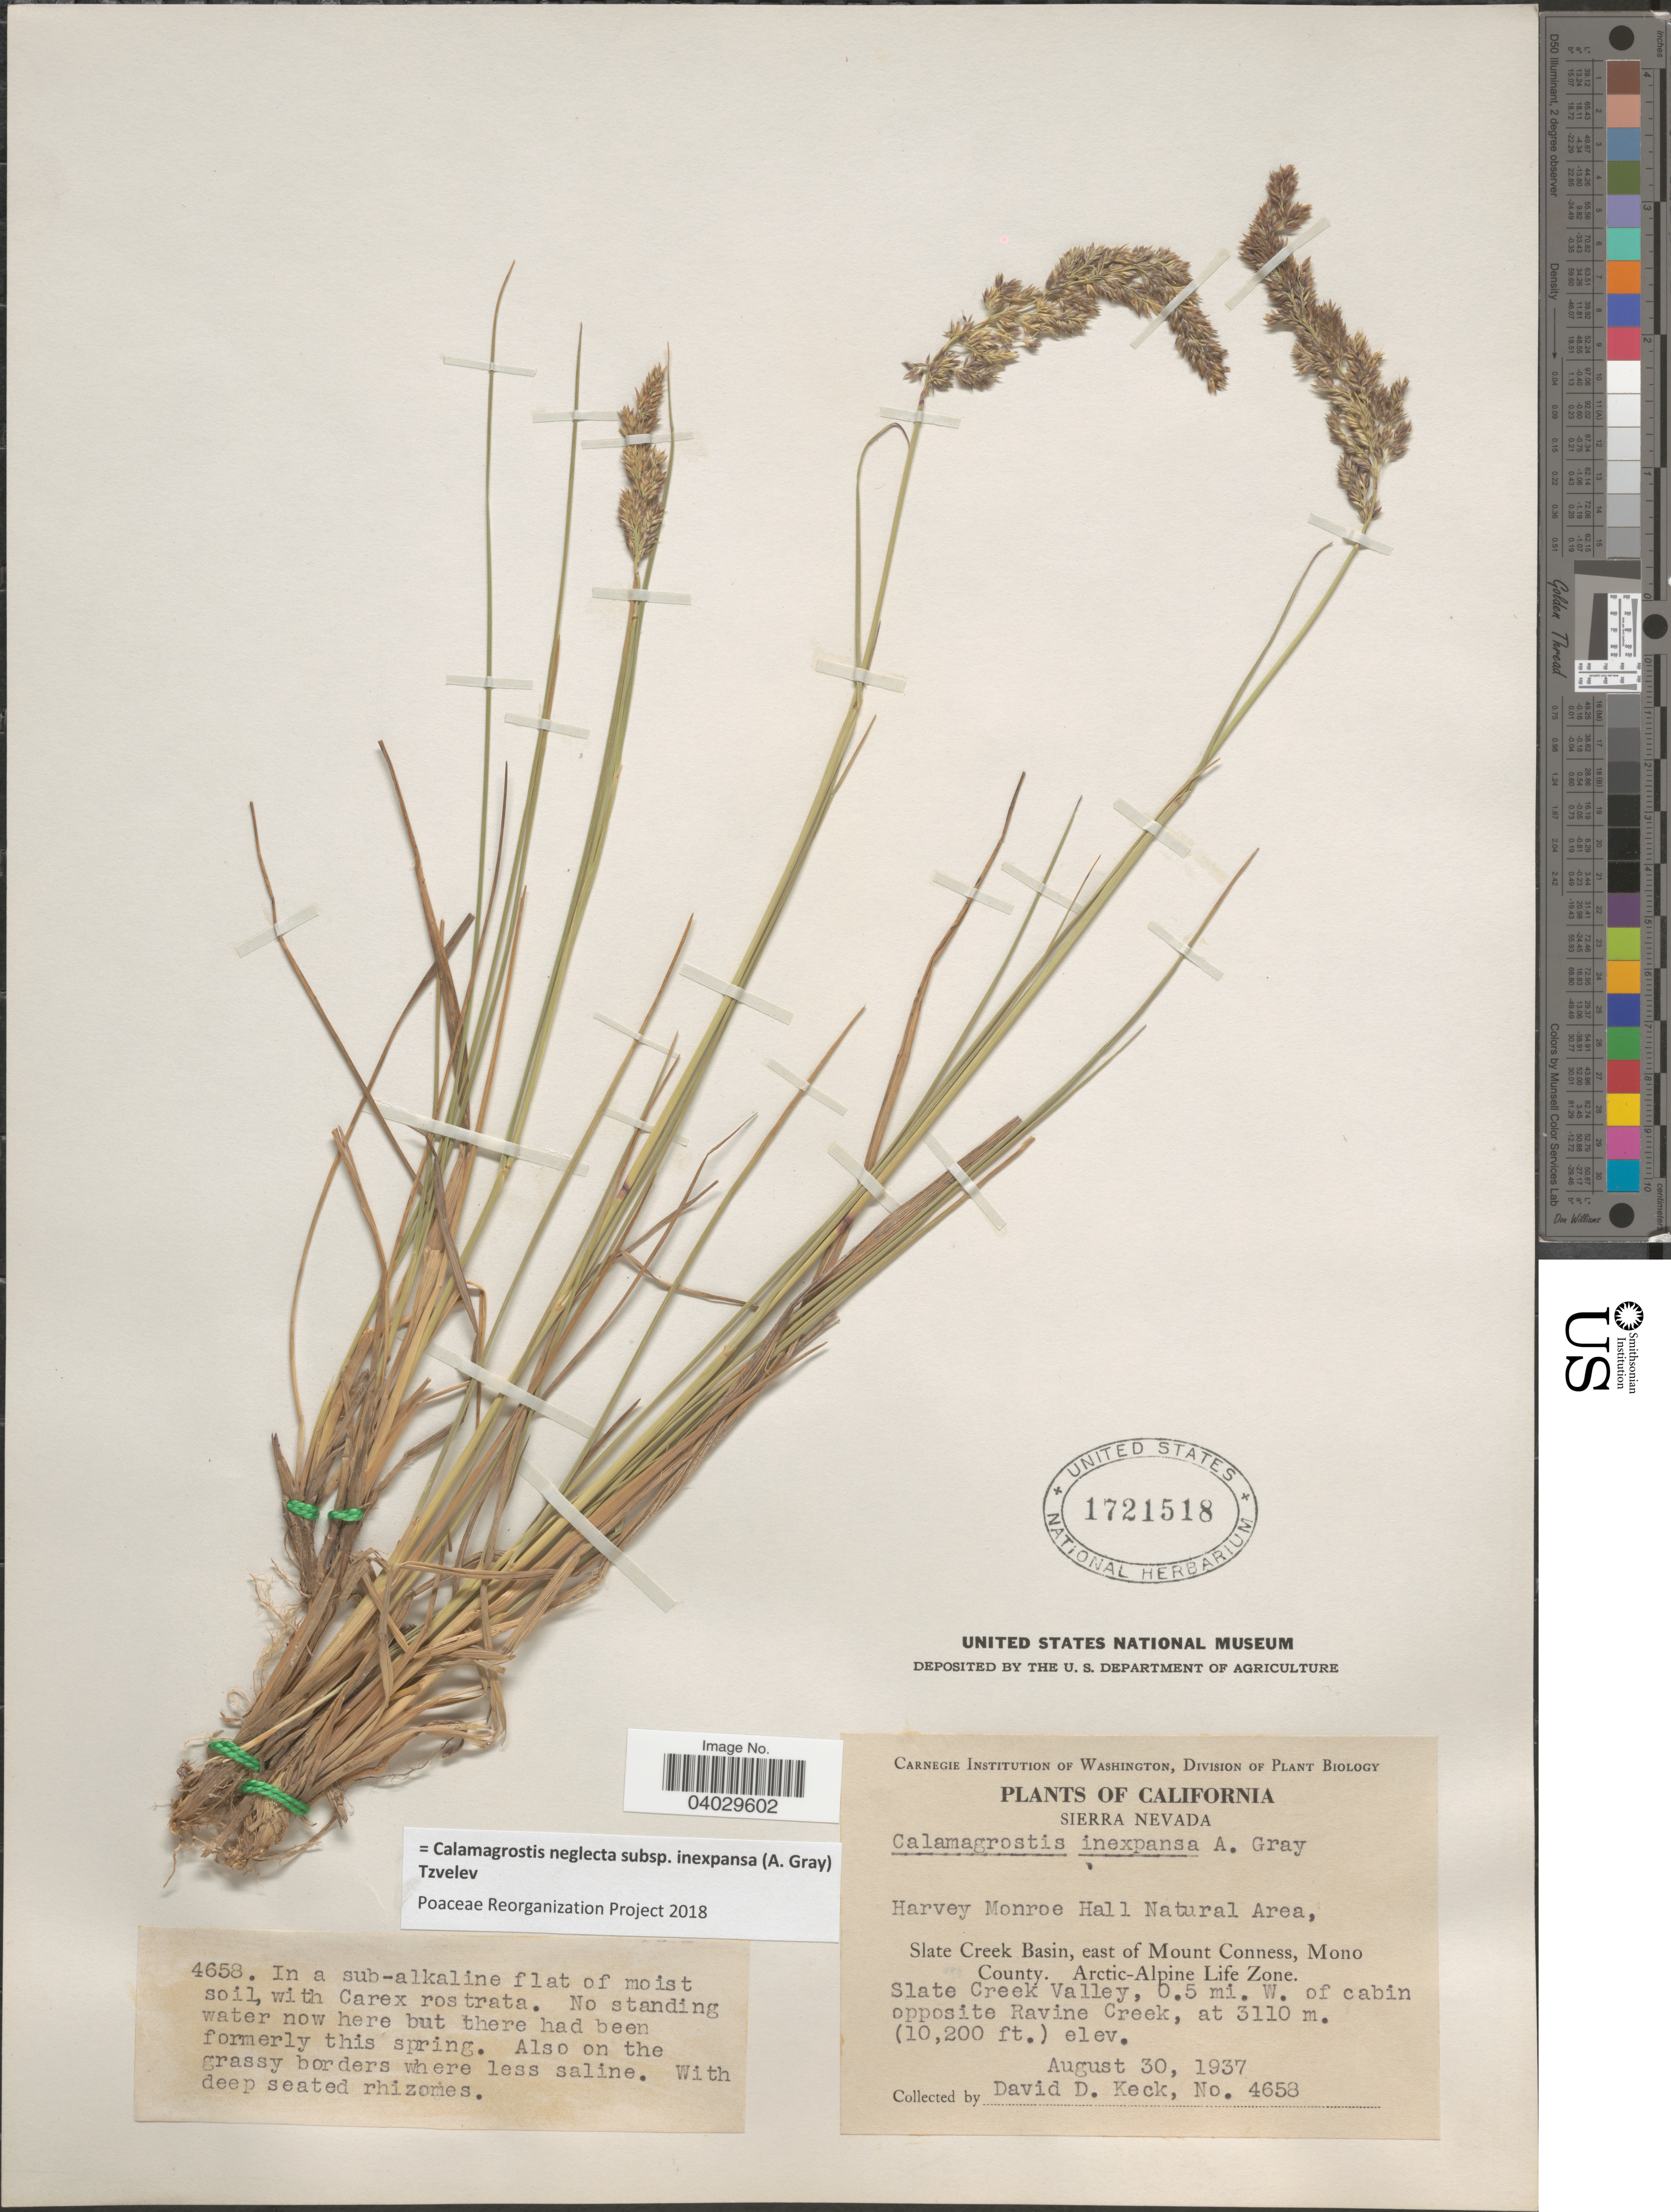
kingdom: Plantae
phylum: Tracheophyta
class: Liliopsida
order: Poales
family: Poaceae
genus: Calamagrostis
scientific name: Calamagrostis neglecta subsp. inexpansa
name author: (A. Gray) Tzvelev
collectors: D. D. Keck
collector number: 4658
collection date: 1937-08-30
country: United States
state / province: California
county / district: Mono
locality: Sierra Nevada. Harvey Monroe Hall Natural Area, Slate Creek Basin, east of Mount Conness, Mono County. Arctic-Alpine Life Zone. Slate Creek Valley, 0.5 mi. W. of cabin opposite Ravine Creek.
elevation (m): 3110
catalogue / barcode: US 1721518